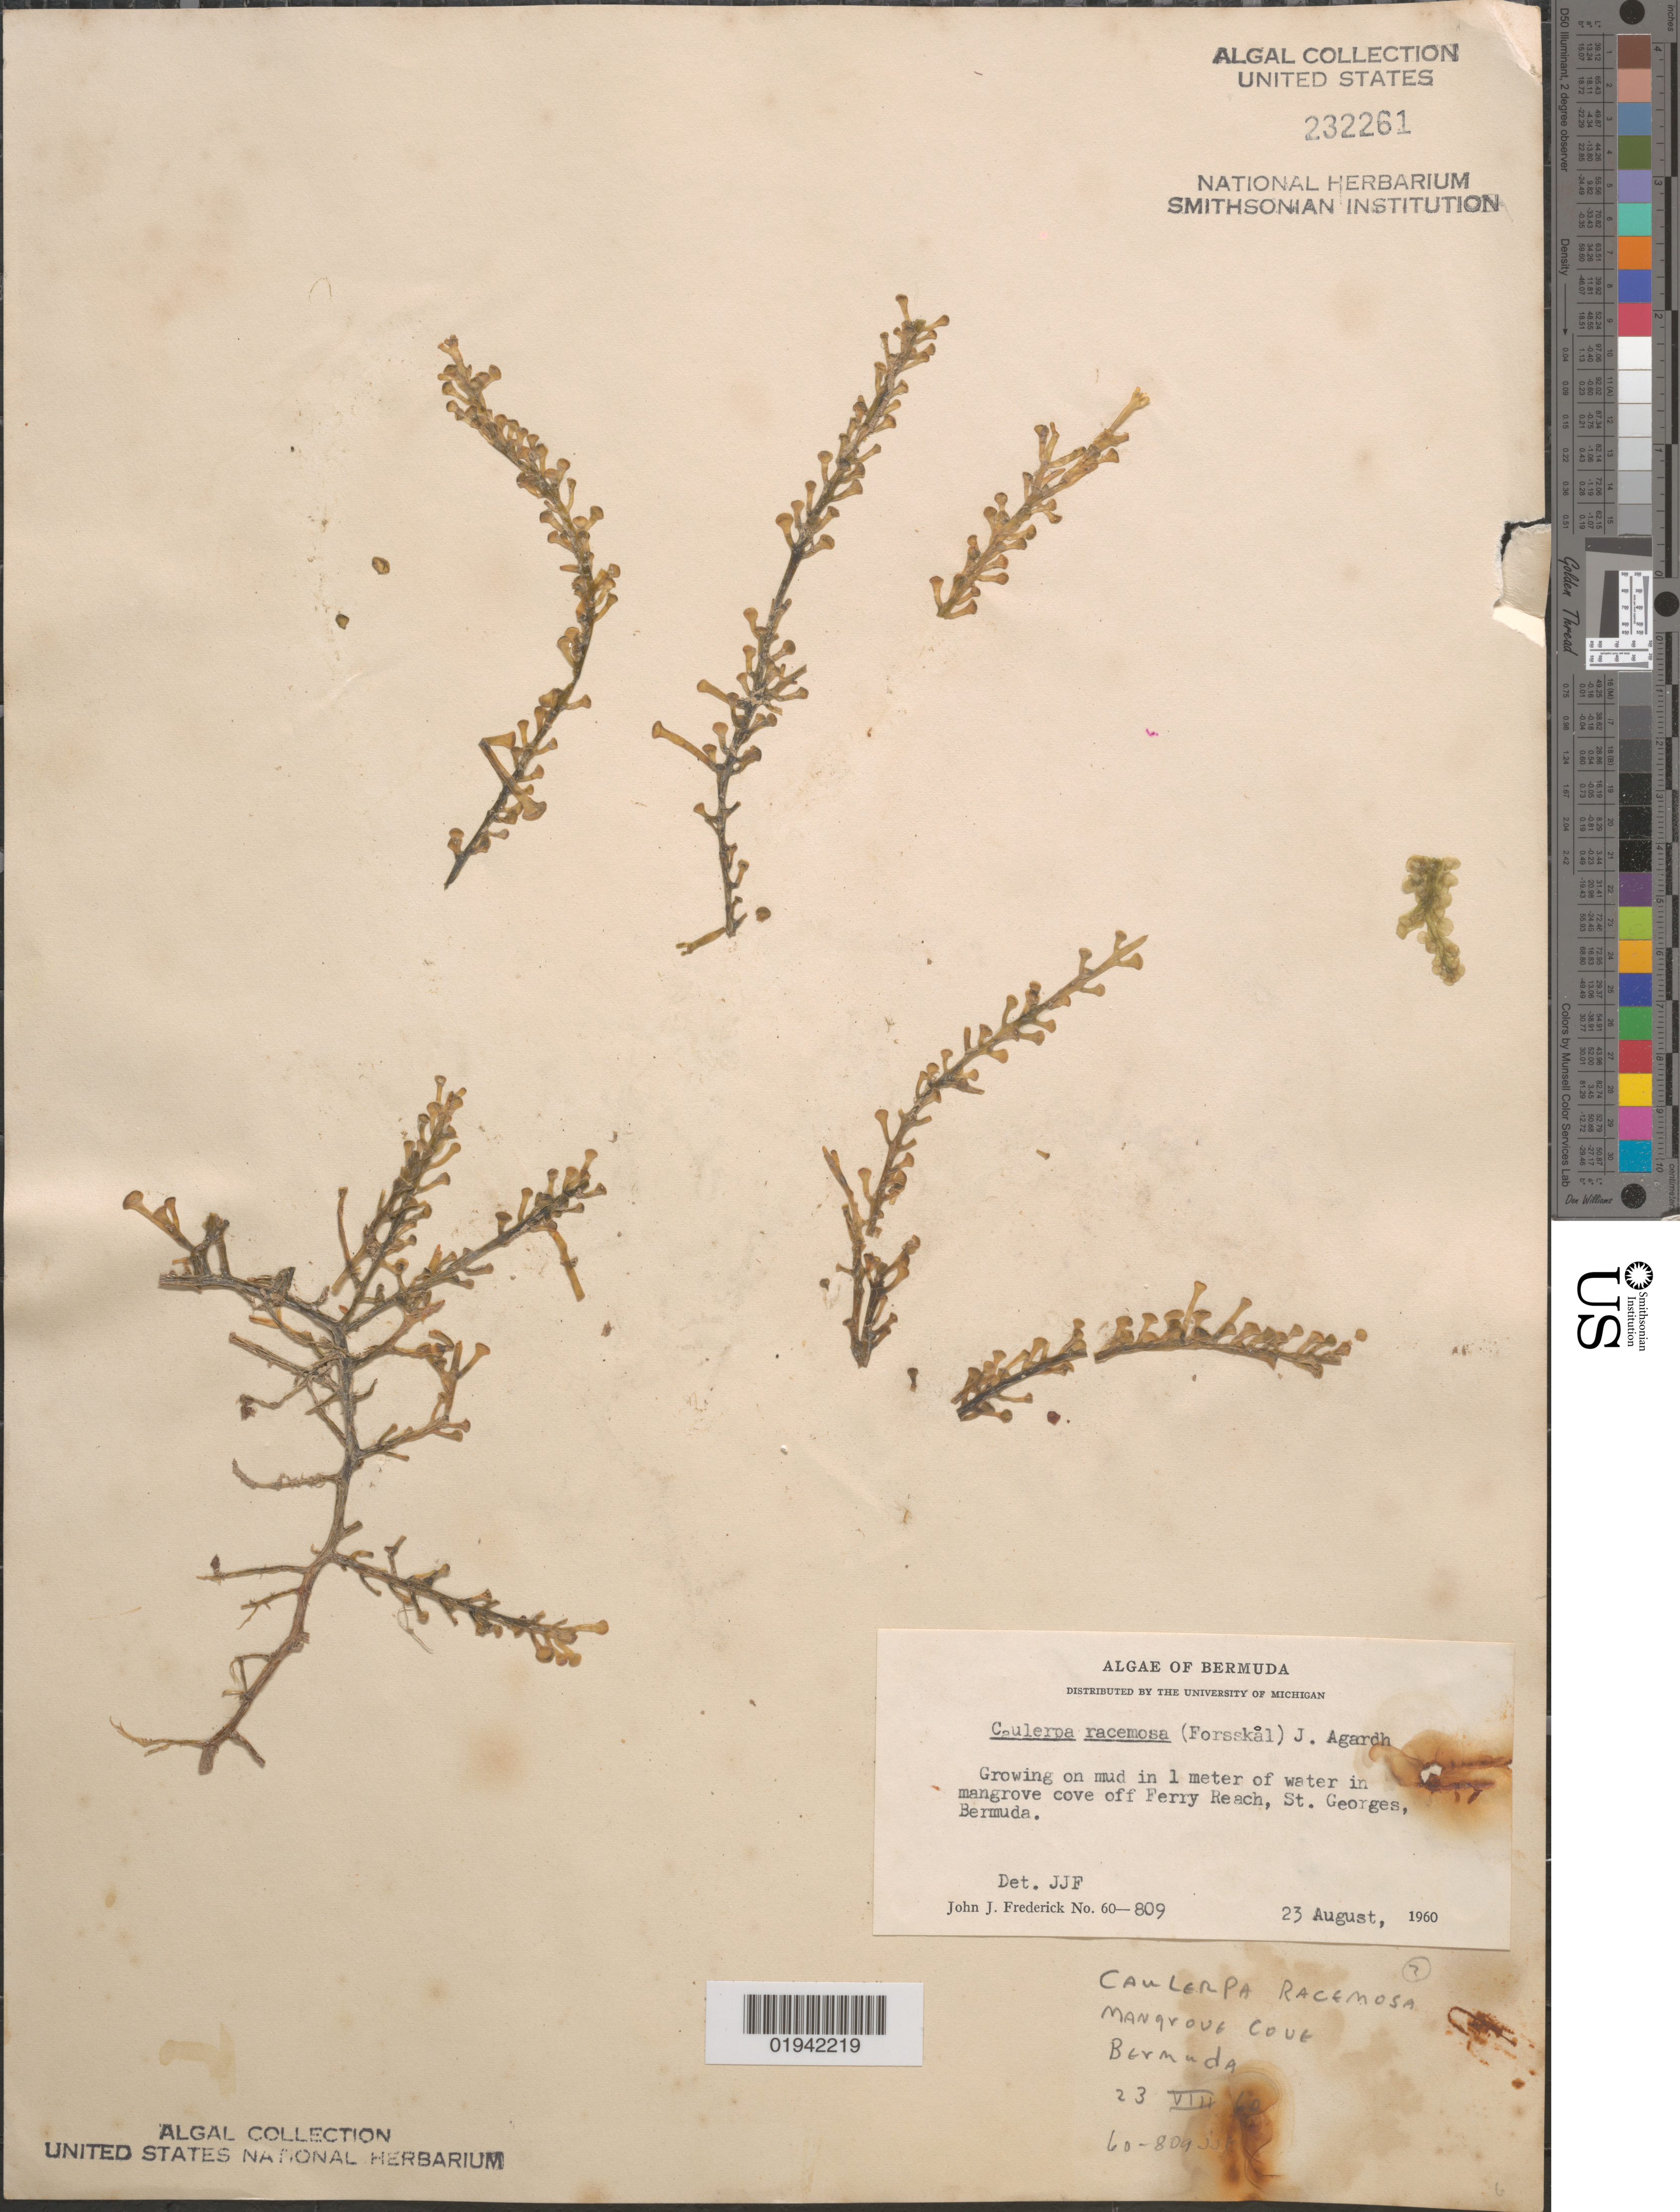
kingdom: Plantae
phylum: Chlorophyta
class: Ulvophyceae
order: Bryopsidales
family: Caulerpaceae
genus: Caulerpa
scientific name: Caulerpa racemosa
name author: (Forssk.) J. Agardh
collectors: J. Frederick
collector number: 60-809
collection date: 1960-08-23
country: Bermuda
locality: Growing on mud in 1 meter of water in mangrove cove off Ferry Reach, St. Georges.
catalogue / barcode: US 232261